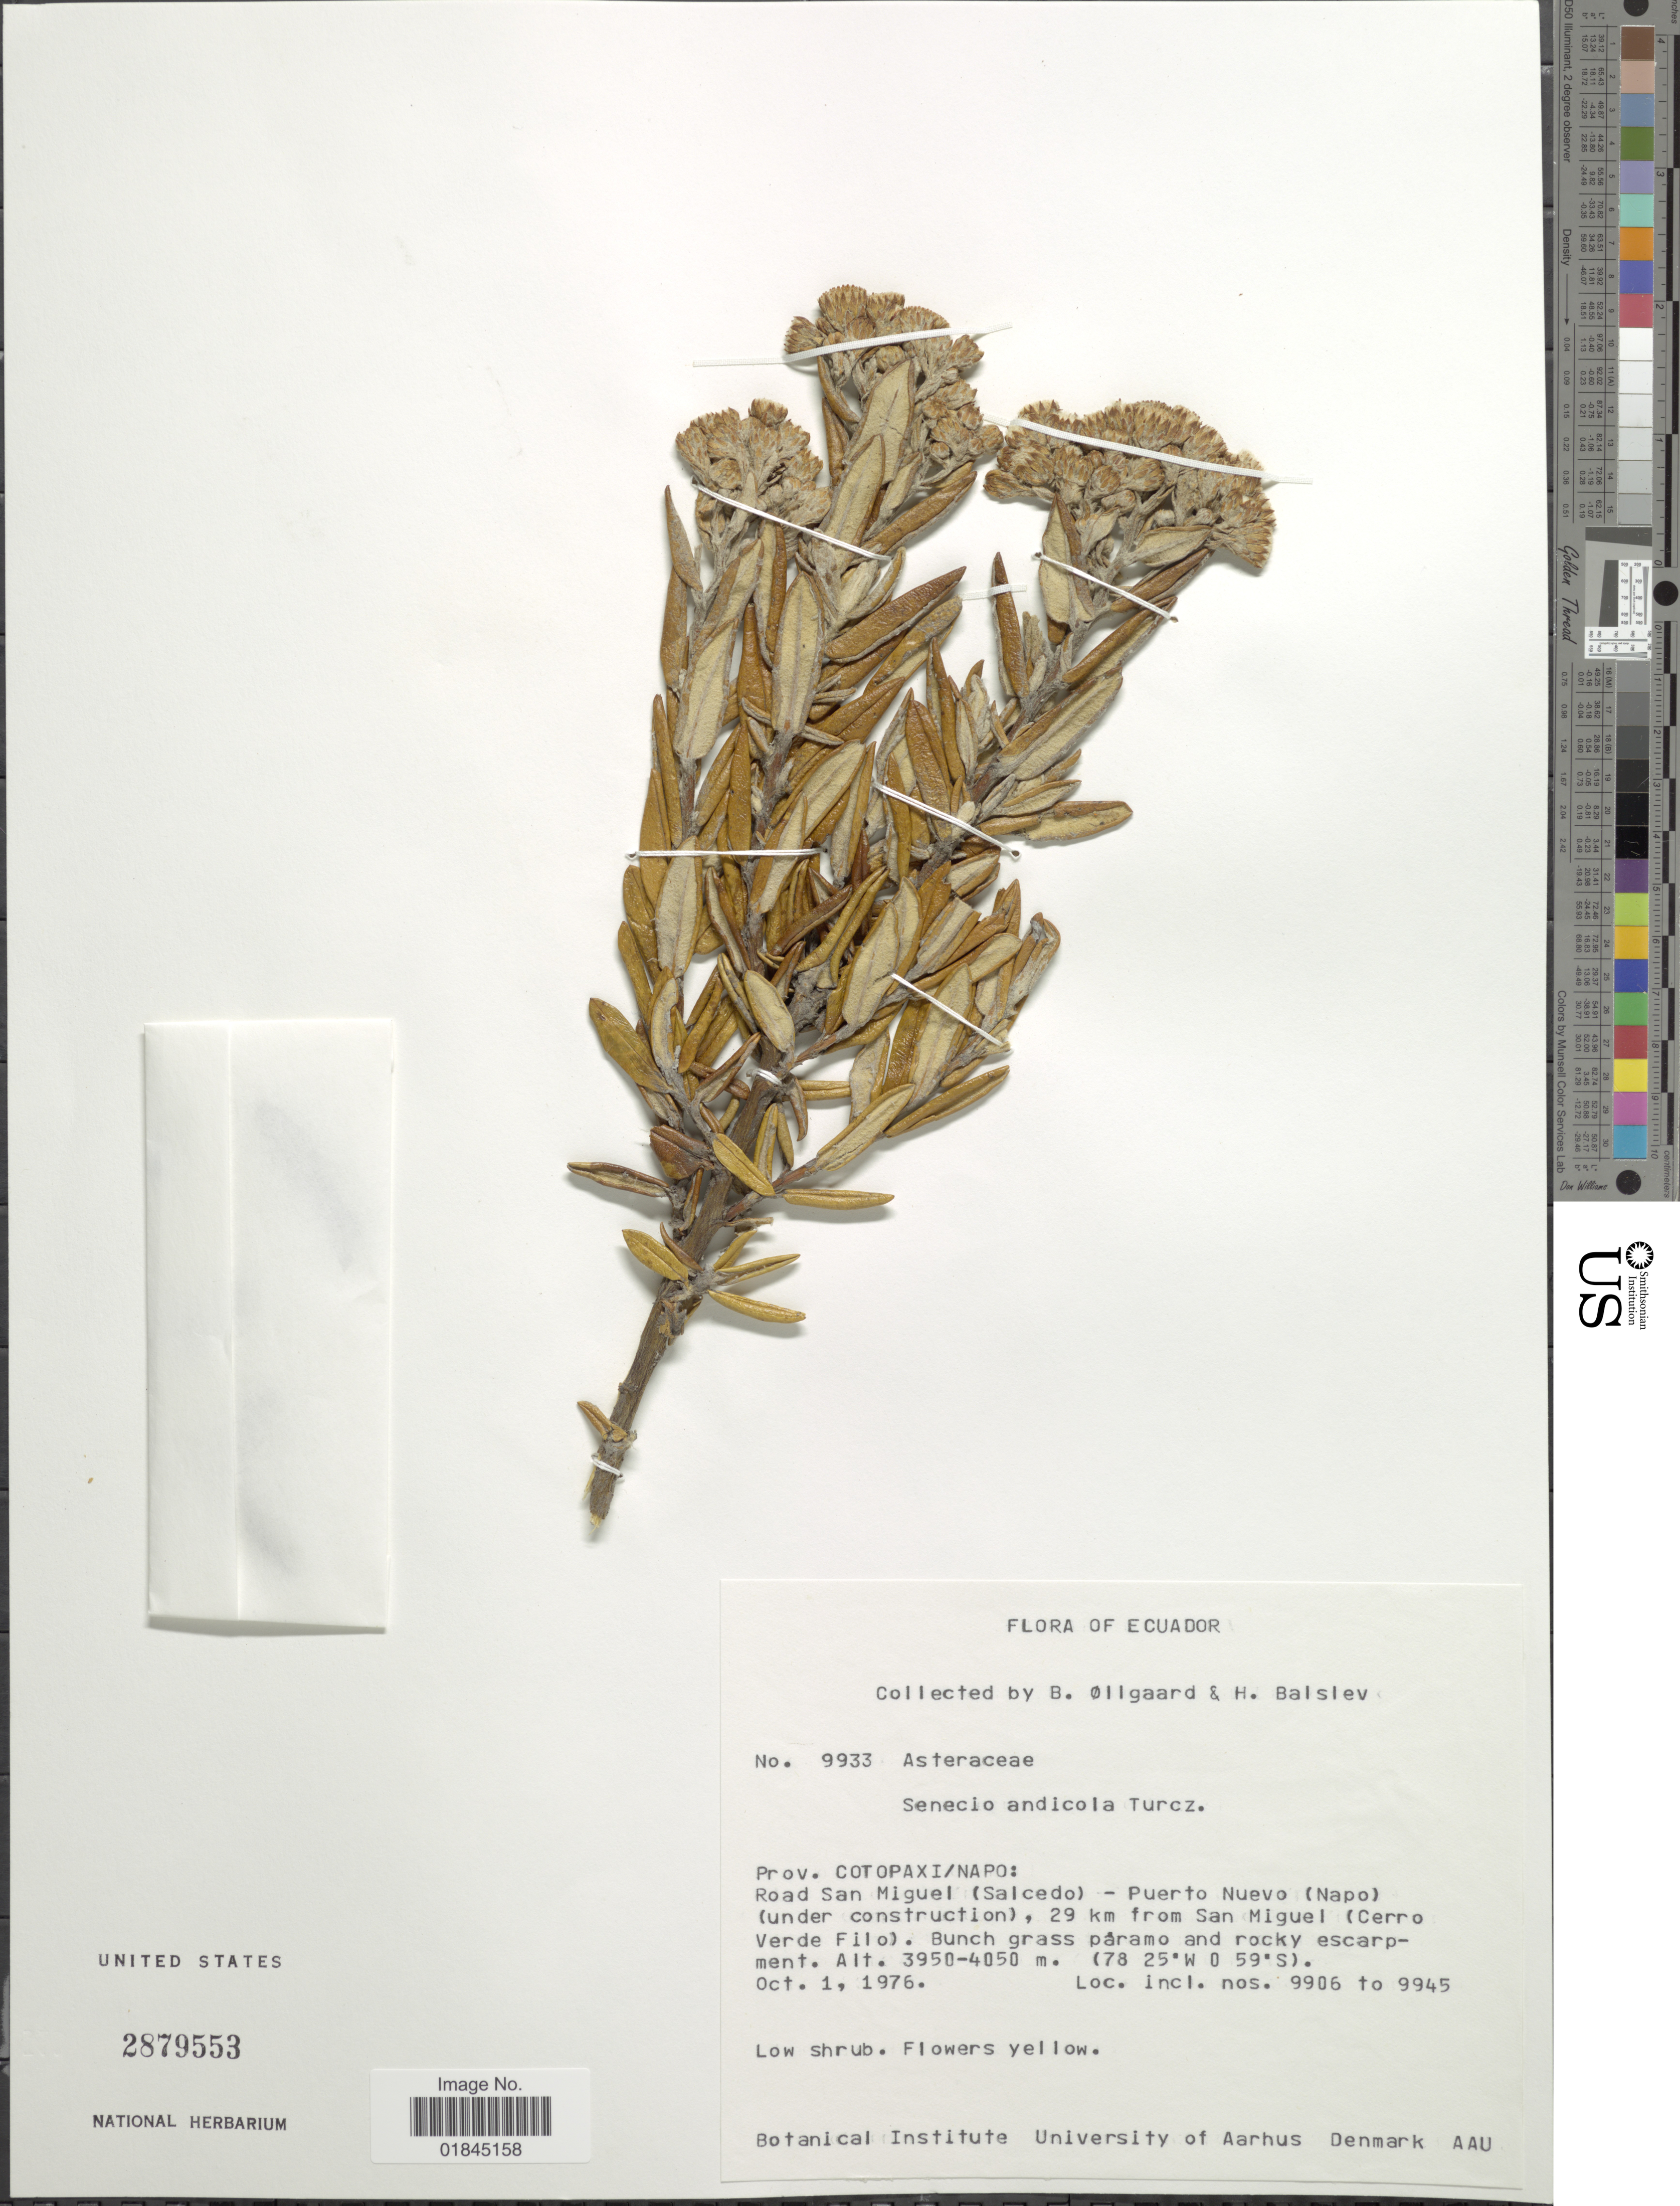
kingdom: Plantae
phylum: Tracheophyta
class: Magnoliopsida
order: Asterales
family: Asteraceae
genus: Pentacalia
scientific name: Pentacalia andicola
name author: (Turcz.) Cuatrec.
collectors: B. Øllgaard & H. Balslev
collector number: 9933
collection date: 1976-10-01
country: Ecuador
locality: Prov. Cotopaxi/Napo: Road San Miguel (Salcedo) - Puerto Nuevo (Napo) (under construction), 29 km from San Miguel (Cerro Verde Filo)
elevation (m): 3950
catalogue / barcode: US 2879553